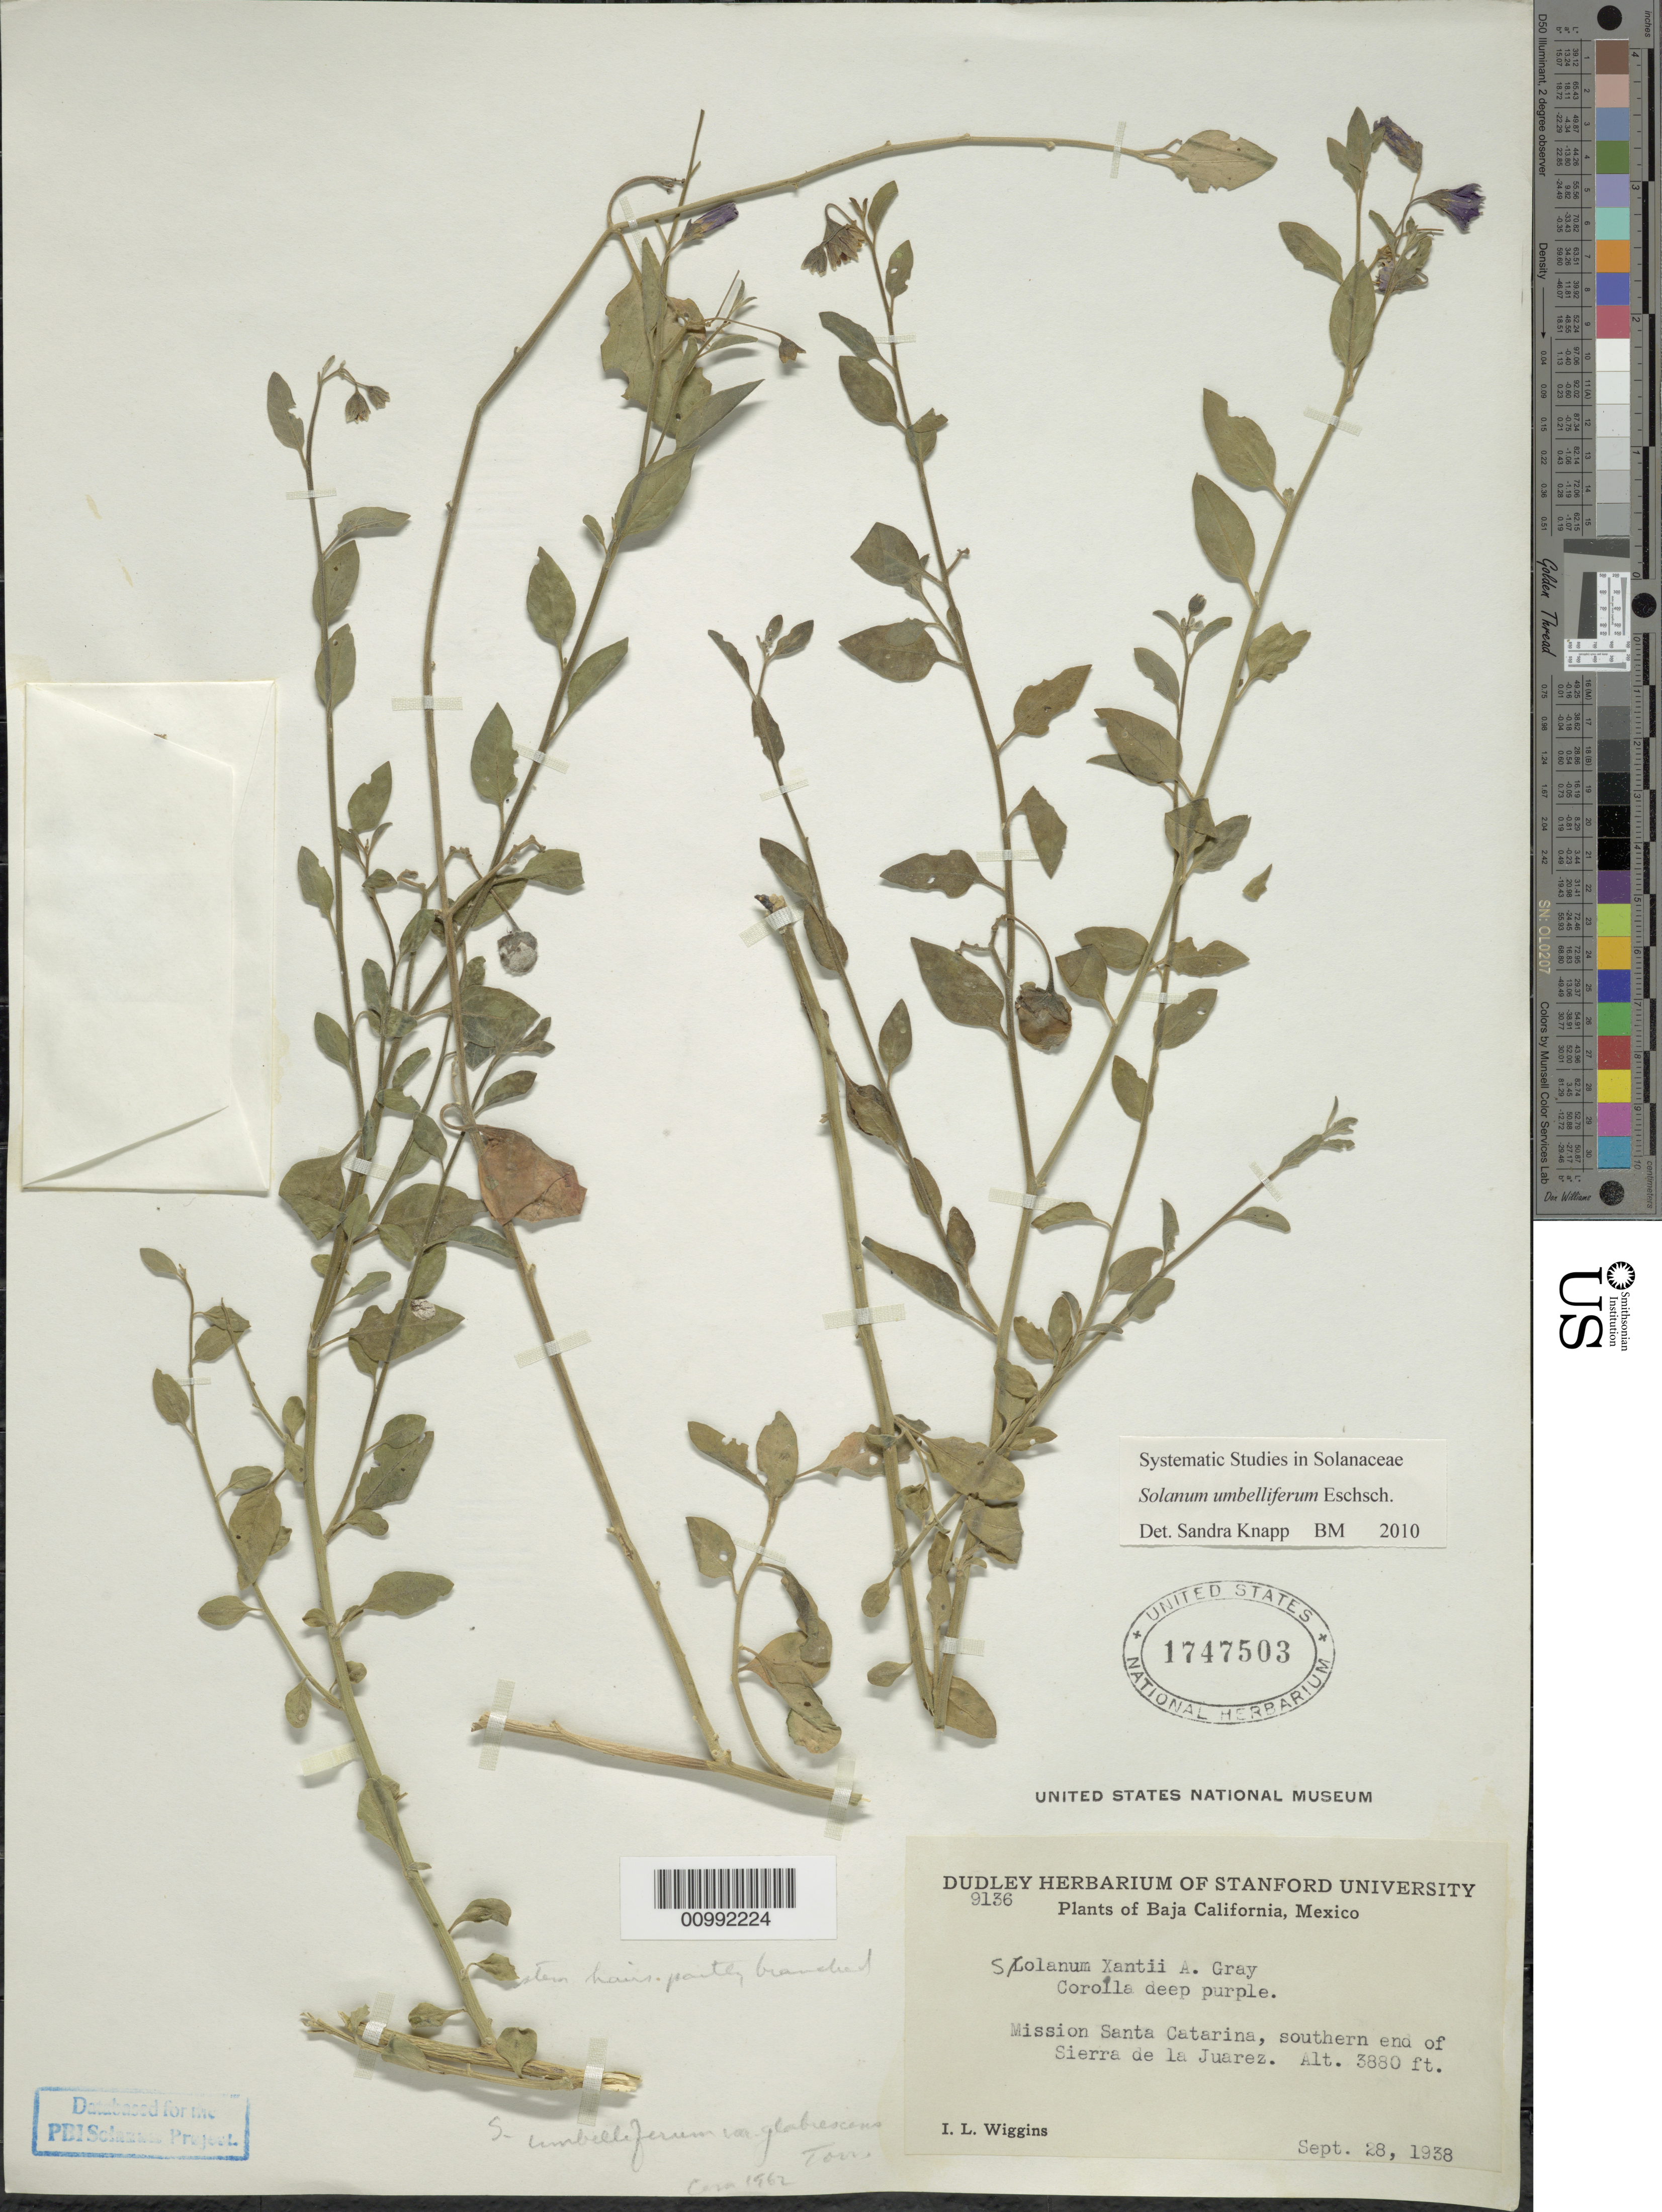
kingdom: Plantae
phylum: Tracheophyta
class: Magnoliopsida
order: Solanales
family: Solanaceae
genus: Solanum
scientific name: Solanum umbelliferum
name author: Eschsch.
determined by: Knapp, S. D.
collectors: I. L. Wiggins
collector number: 9216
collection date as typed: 31 May 1939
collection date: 1939-05-31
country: United States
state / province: California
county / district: Santa Clara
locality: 3 mi sw of Mayfield along Page Mill Road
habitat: hillside along road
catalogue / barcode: US 1747503